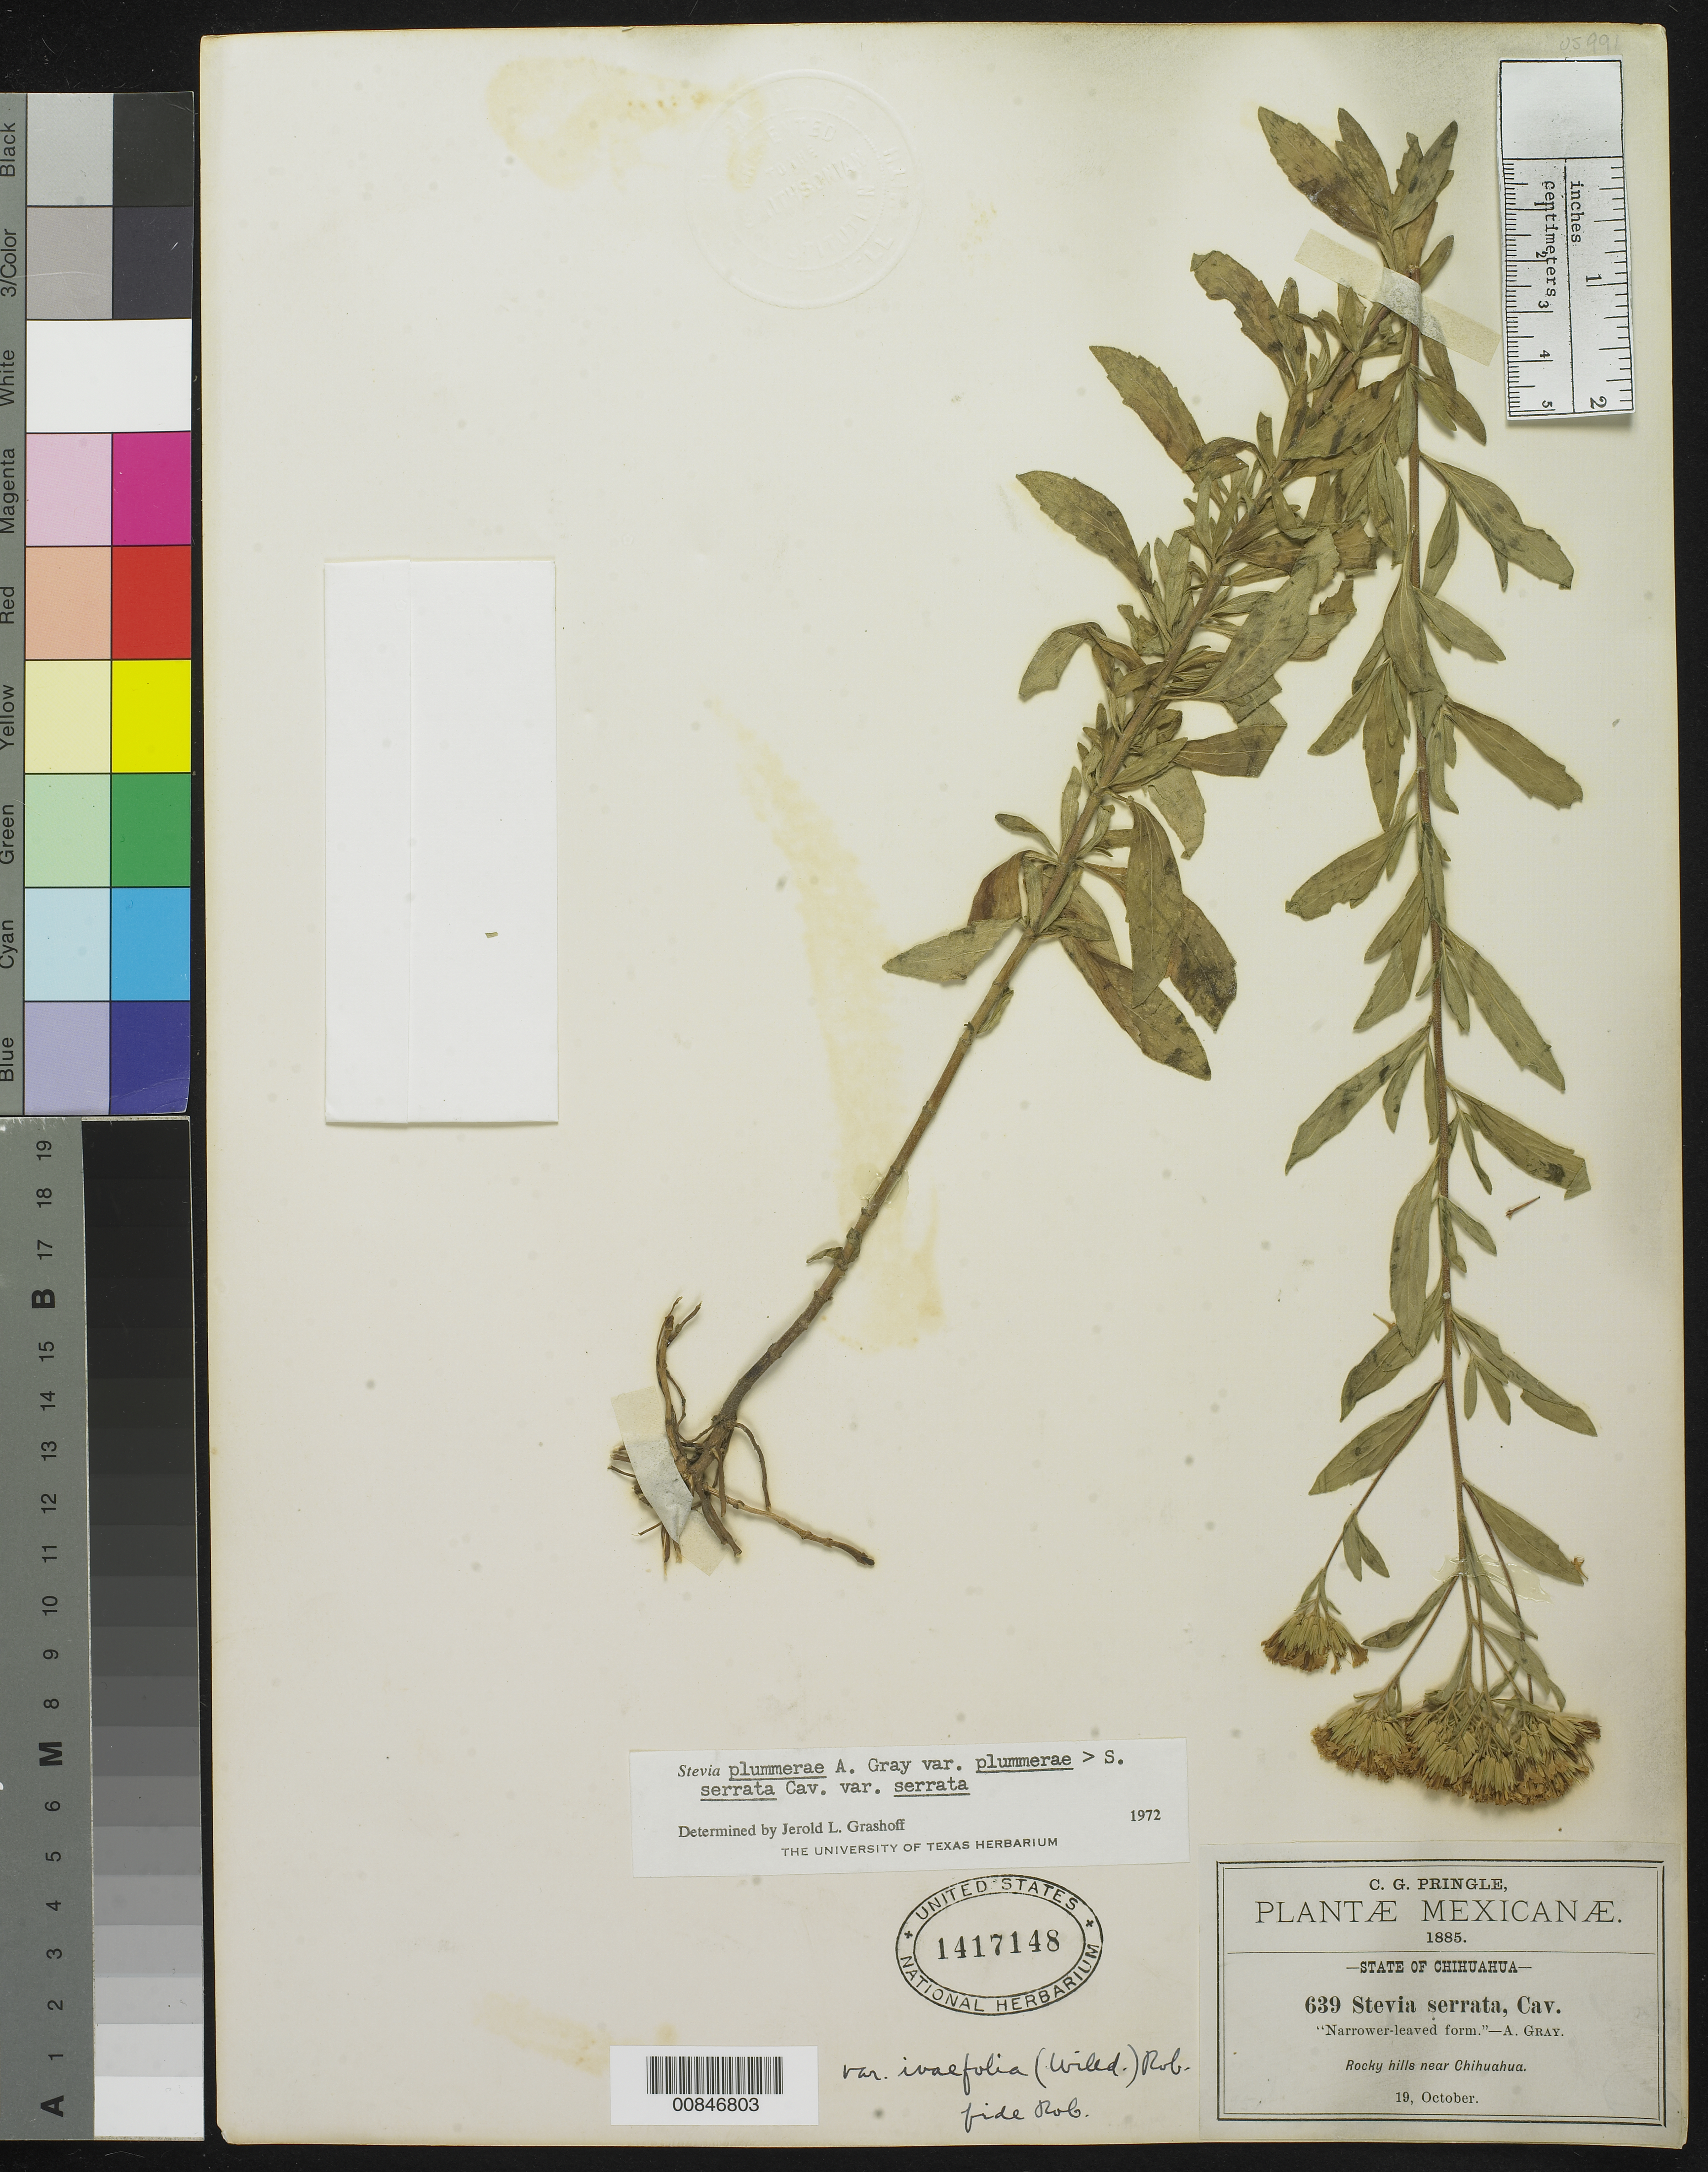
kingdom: Plantae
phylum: Tracheophyta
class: Magnoliopsida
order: Asterales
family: Asteraceae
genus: Stevia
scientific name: Stevia plummerae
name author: A. Gray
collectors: C. G. Pringle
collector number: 639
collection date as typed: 19 Oct 1885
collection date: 1885-10-19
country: Mexico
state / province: Chihuahua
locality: Rocky hills near Chihuahua.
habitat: Rocky hills.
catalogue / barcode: US 1417148